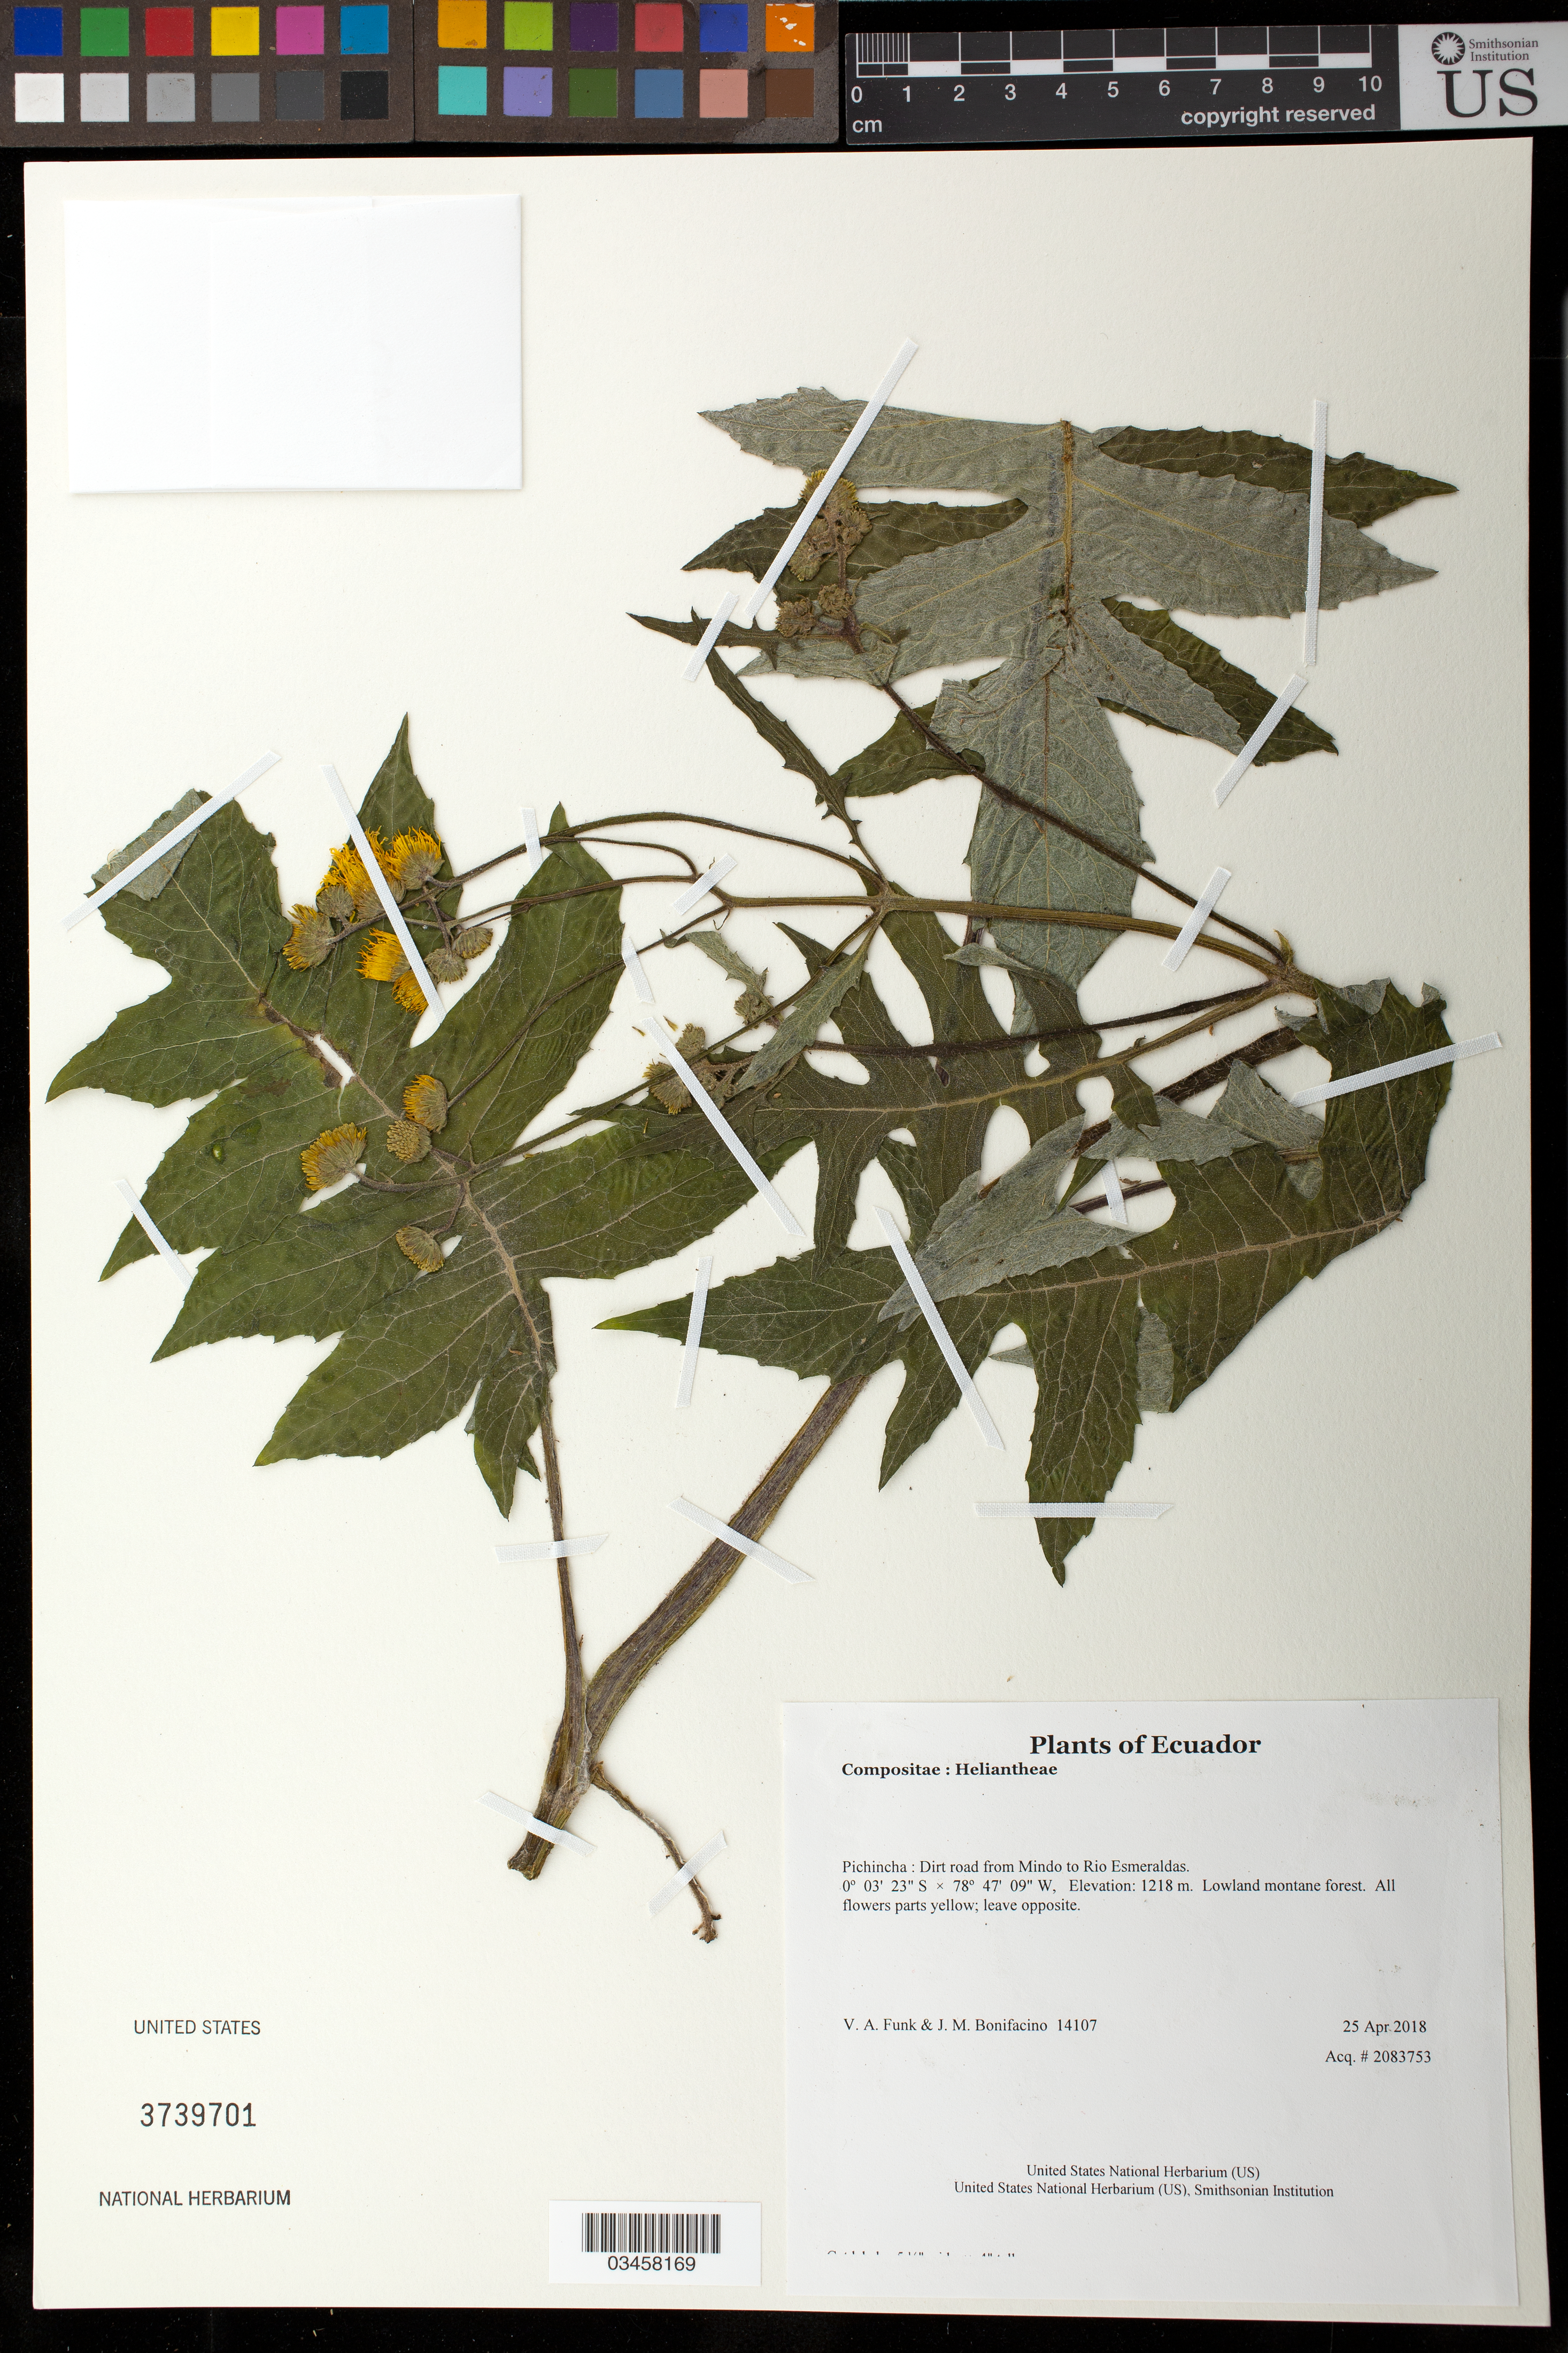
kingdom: Plantae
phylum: Tracheophyta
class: Magnoliopsida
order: Asterales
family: Asteraceae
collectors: V. Funk & M. Bonifacino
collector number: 14107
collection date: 2018-04-25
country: Ecuador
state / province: Pichincha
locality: Dirt road from Mindo to Rio Esmeraldas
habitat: Lowland montane forest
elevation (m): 1218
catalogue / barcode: US 3739701